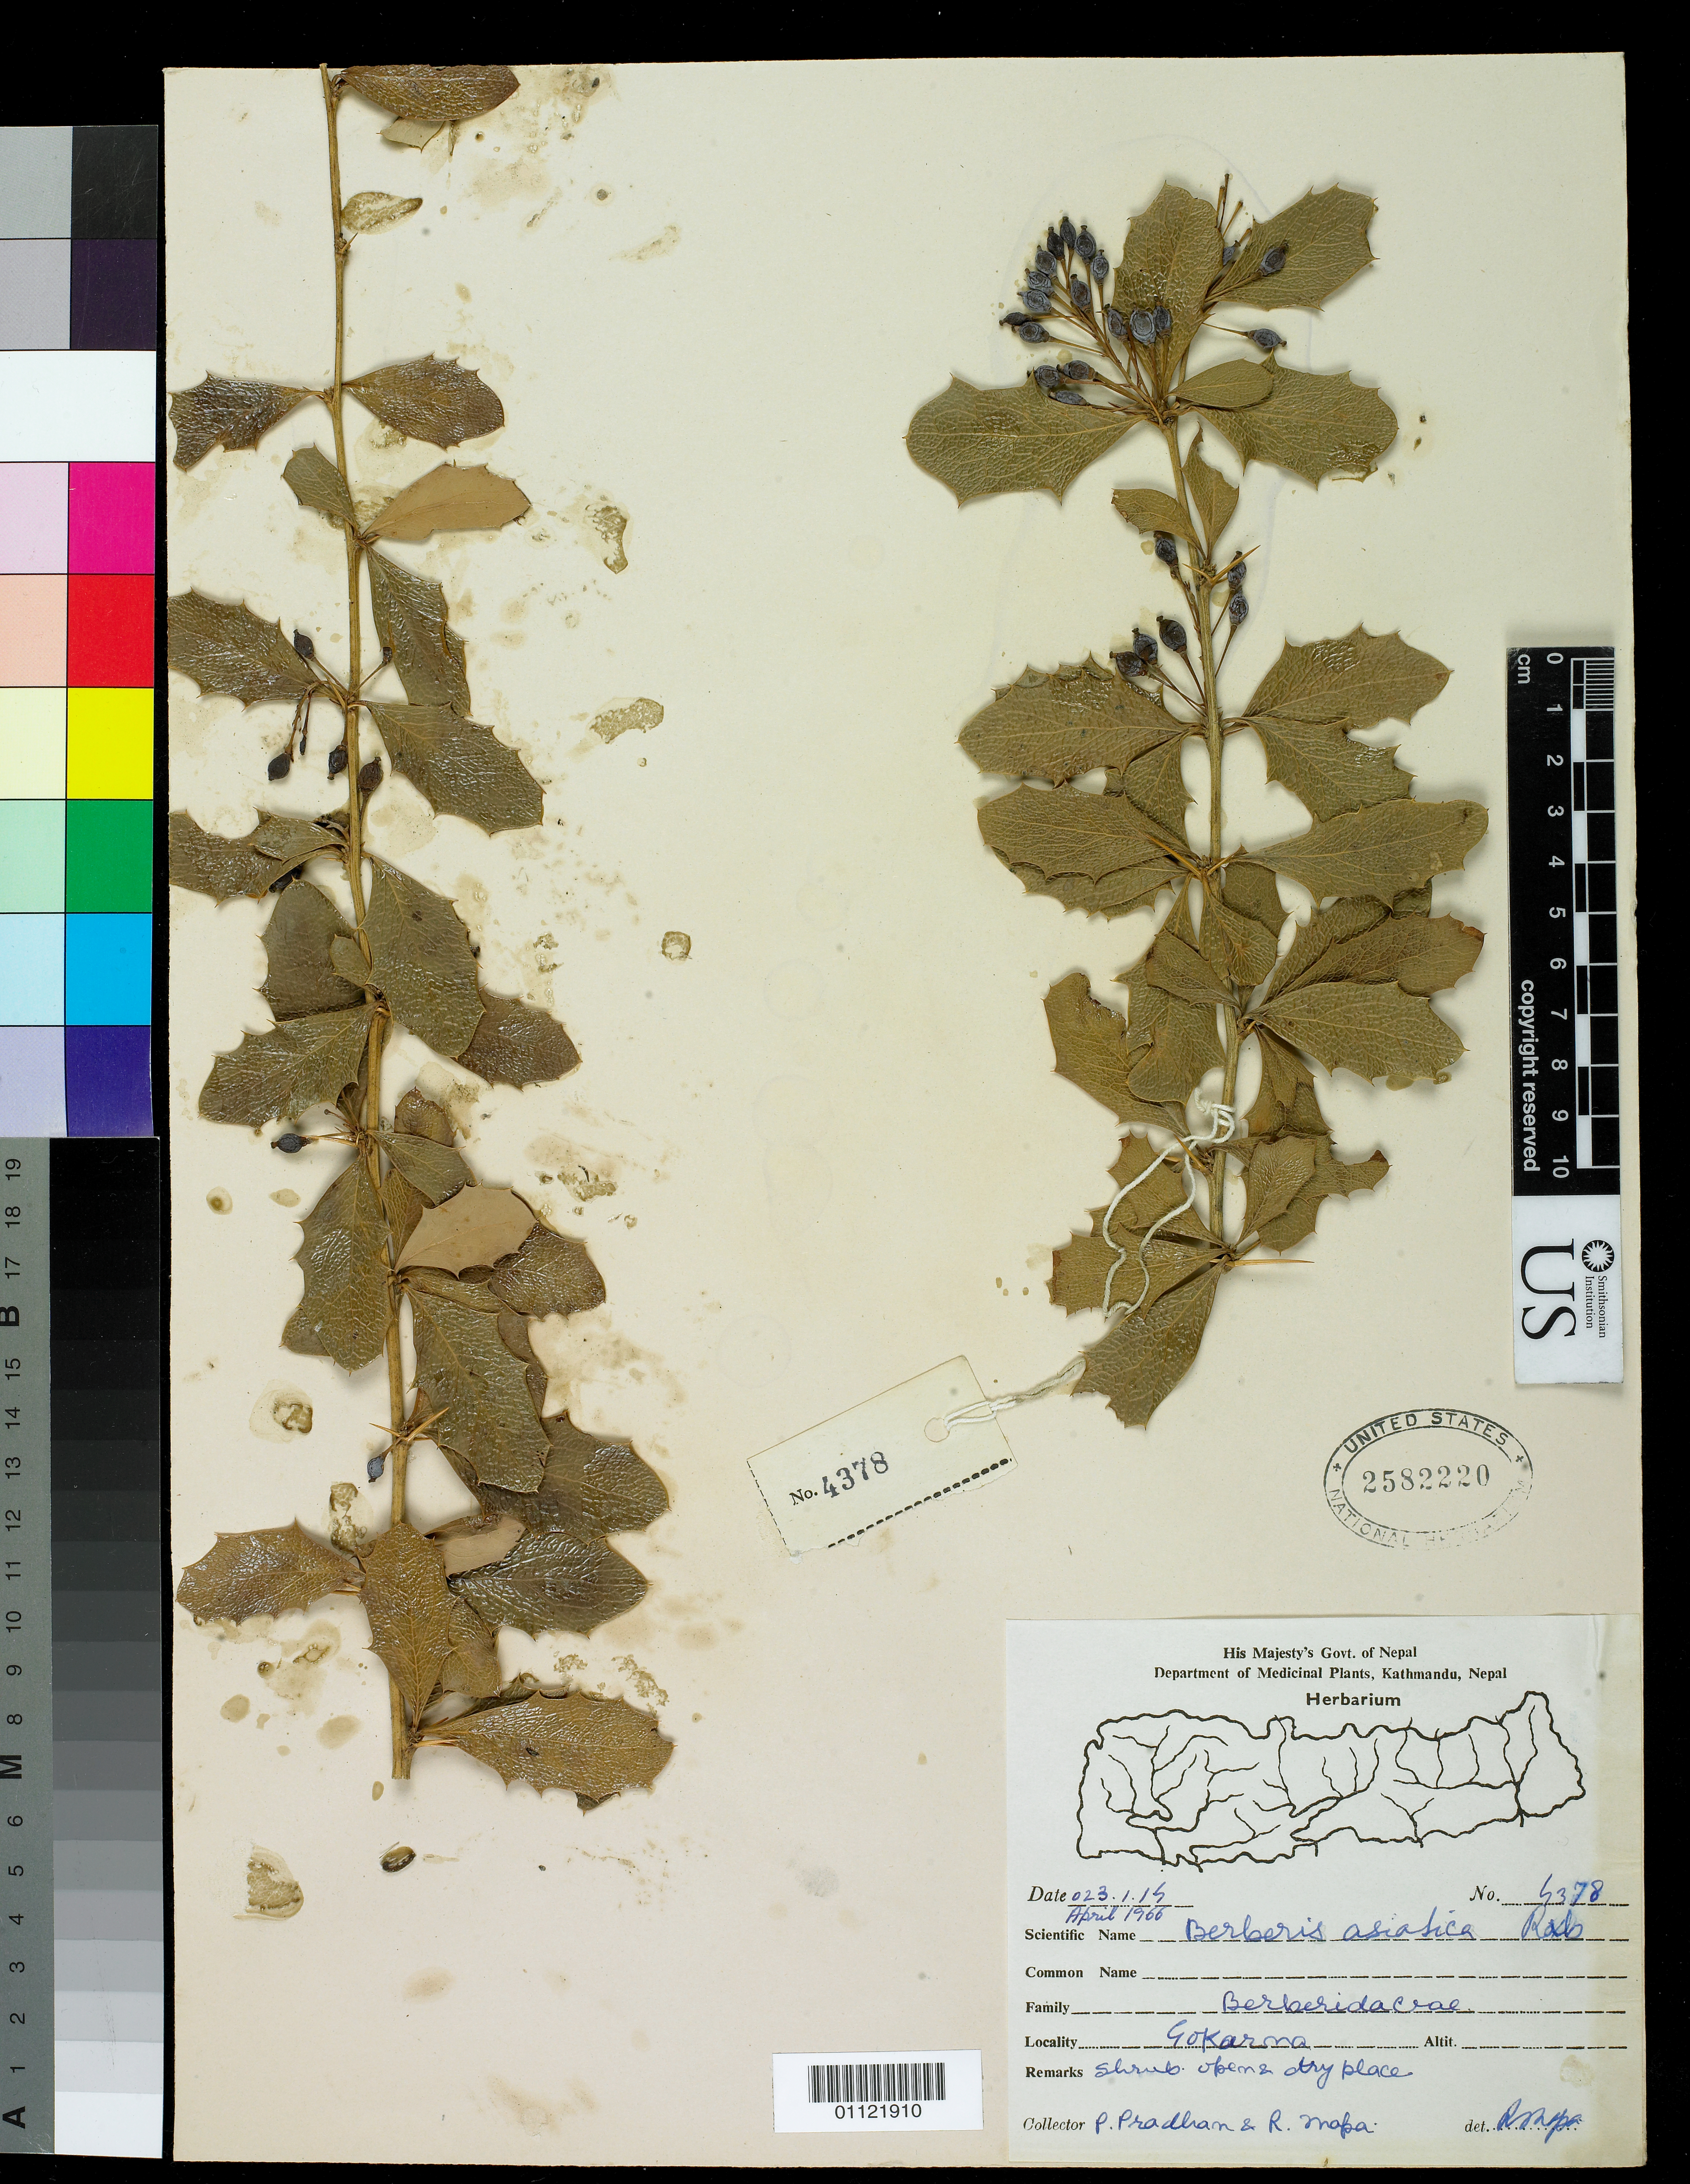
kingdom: Plantae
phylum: Tracheophyta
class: Magnoliopsida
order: Ranunculales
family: Berberidaceae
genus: Berberis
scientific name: Berberis asiatica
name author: Roxb. ex DC.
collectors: P. Pradhan & R. Thapa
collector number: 4378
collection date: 1915-01-23 or 1966-04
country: Nepal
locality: Gokarna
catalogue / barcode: US 2582220